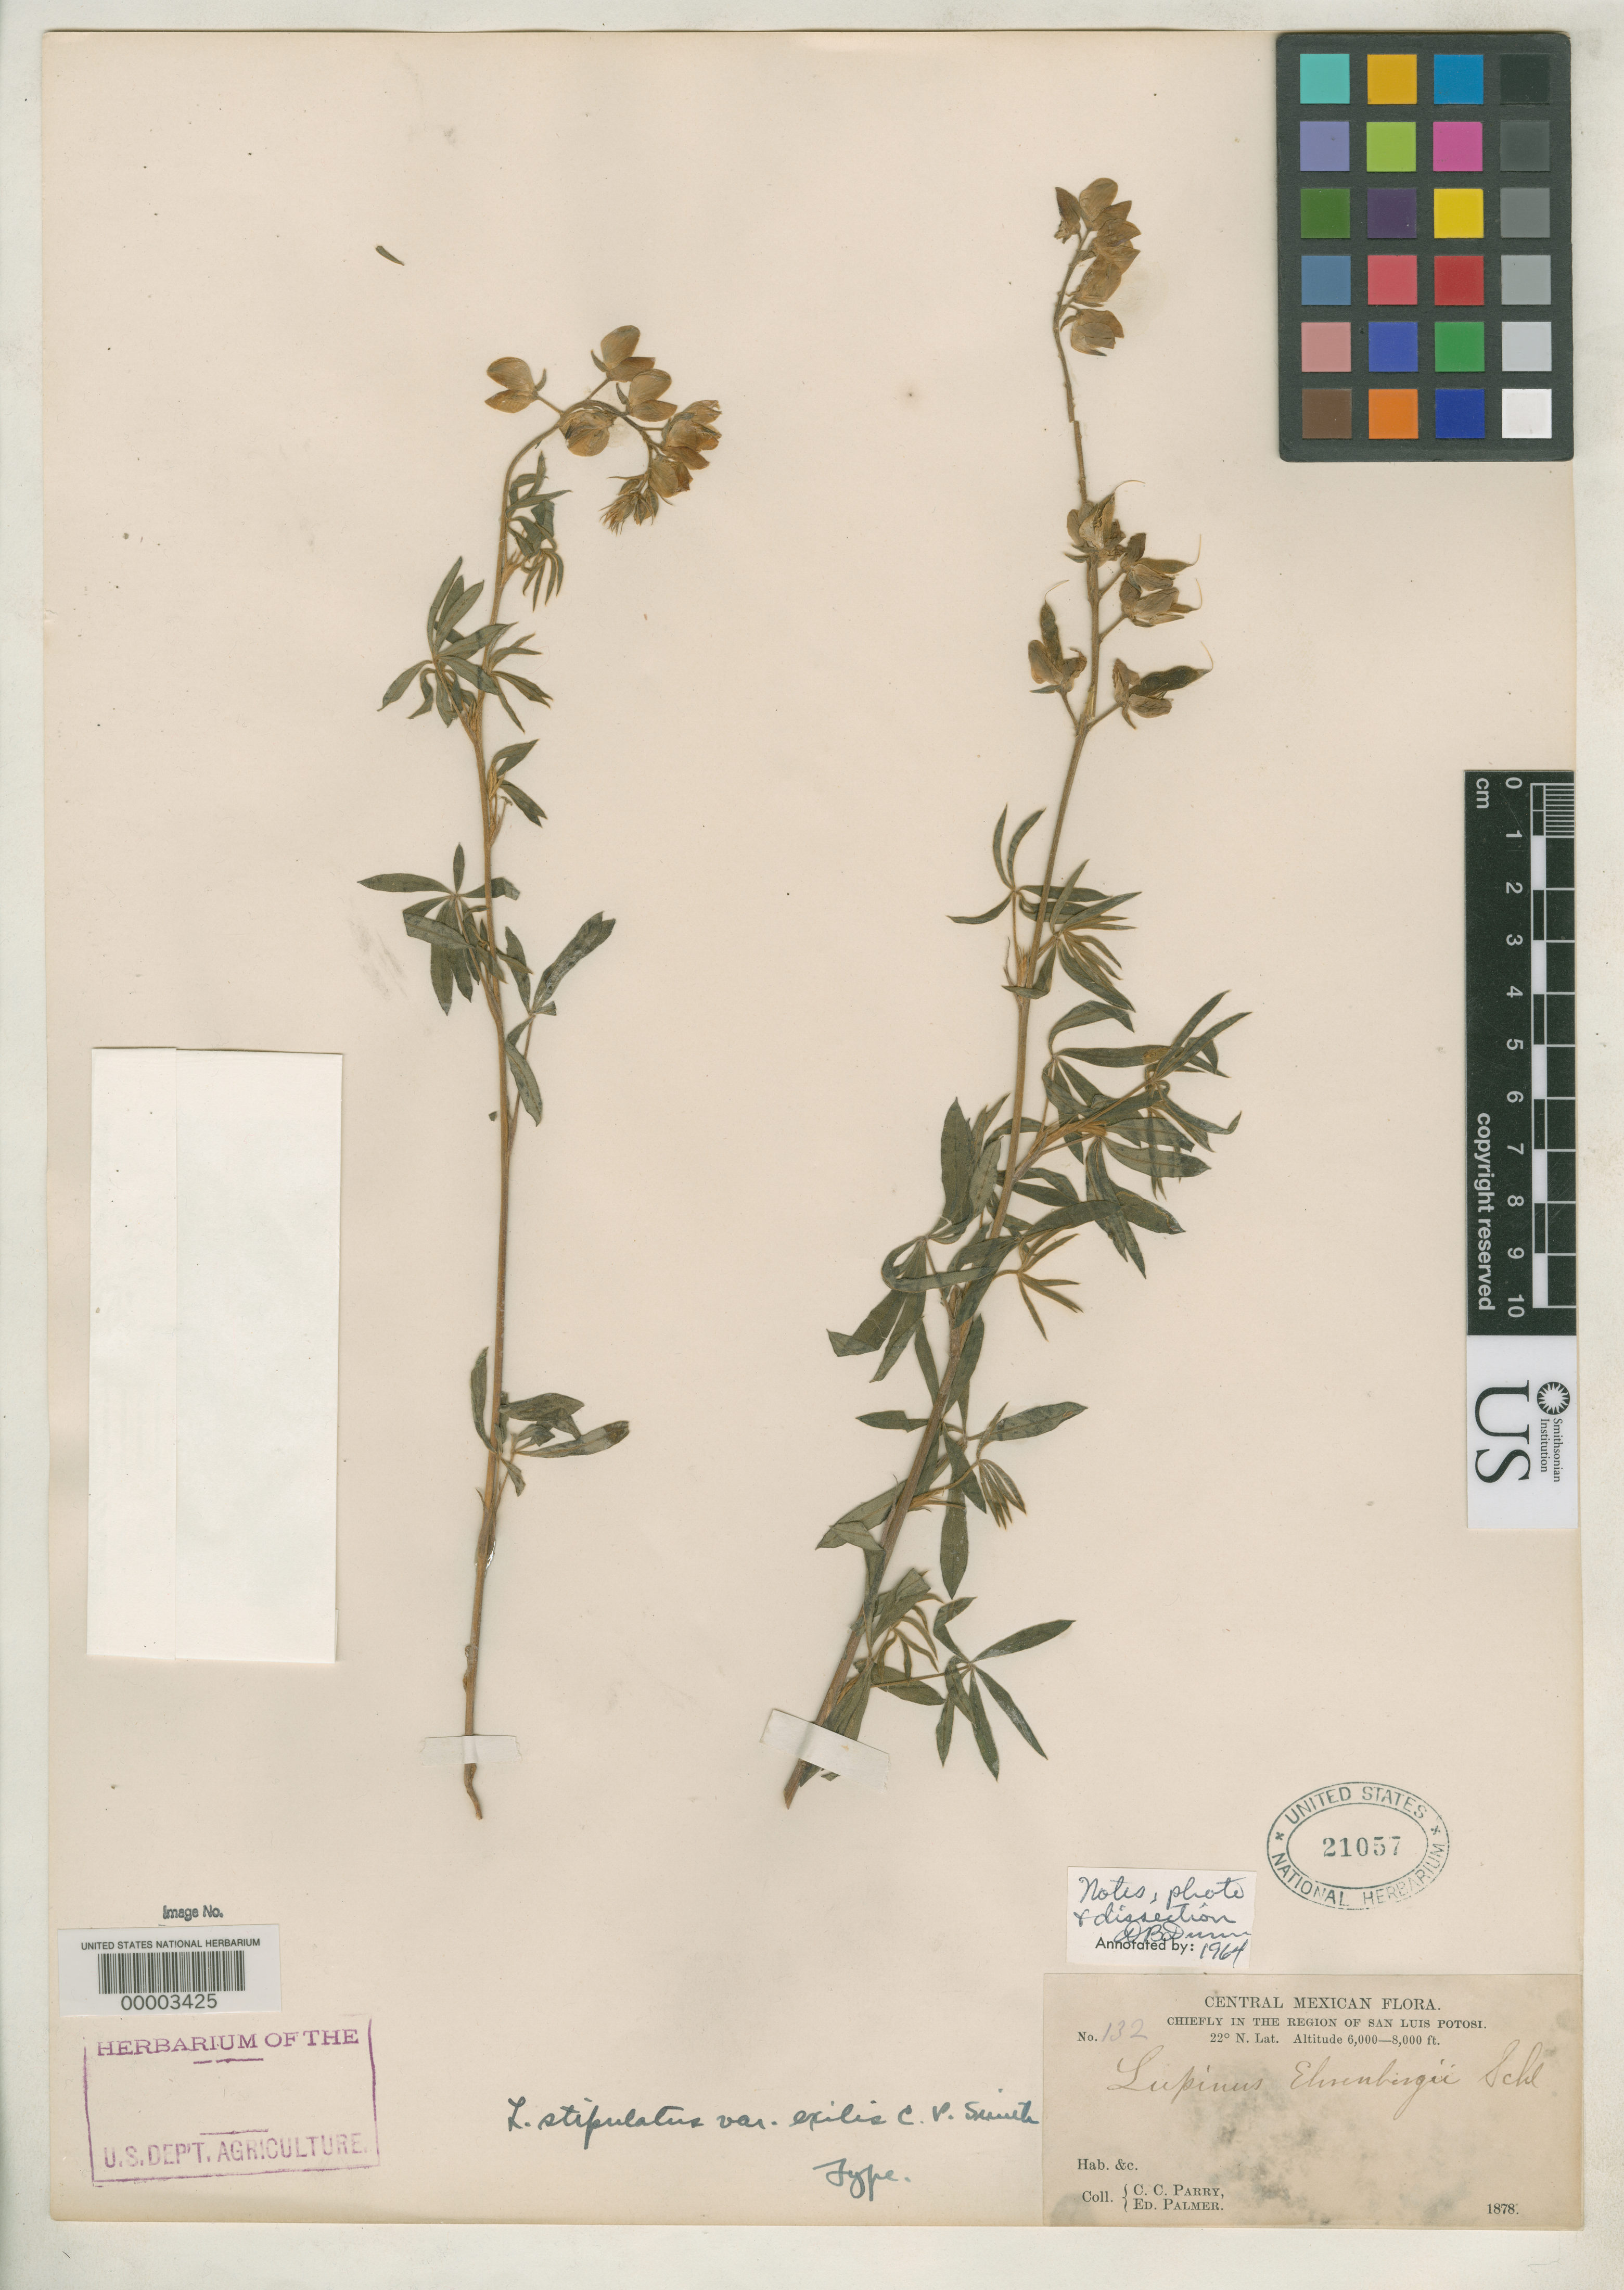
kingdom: Plantae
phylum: Tracheophyta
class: Magnoliopsida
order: Fabales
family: Fabaceae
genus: Lupinus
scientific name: Lupinus stipulatus var. exilis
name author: C.P. Sm.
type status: Type Collection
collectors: C. C. Parry & E. Palmer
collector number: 132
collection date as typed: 1878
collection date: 1878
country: Mexico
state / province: San Luis Potosi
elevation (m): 1829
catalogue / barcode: US 21057